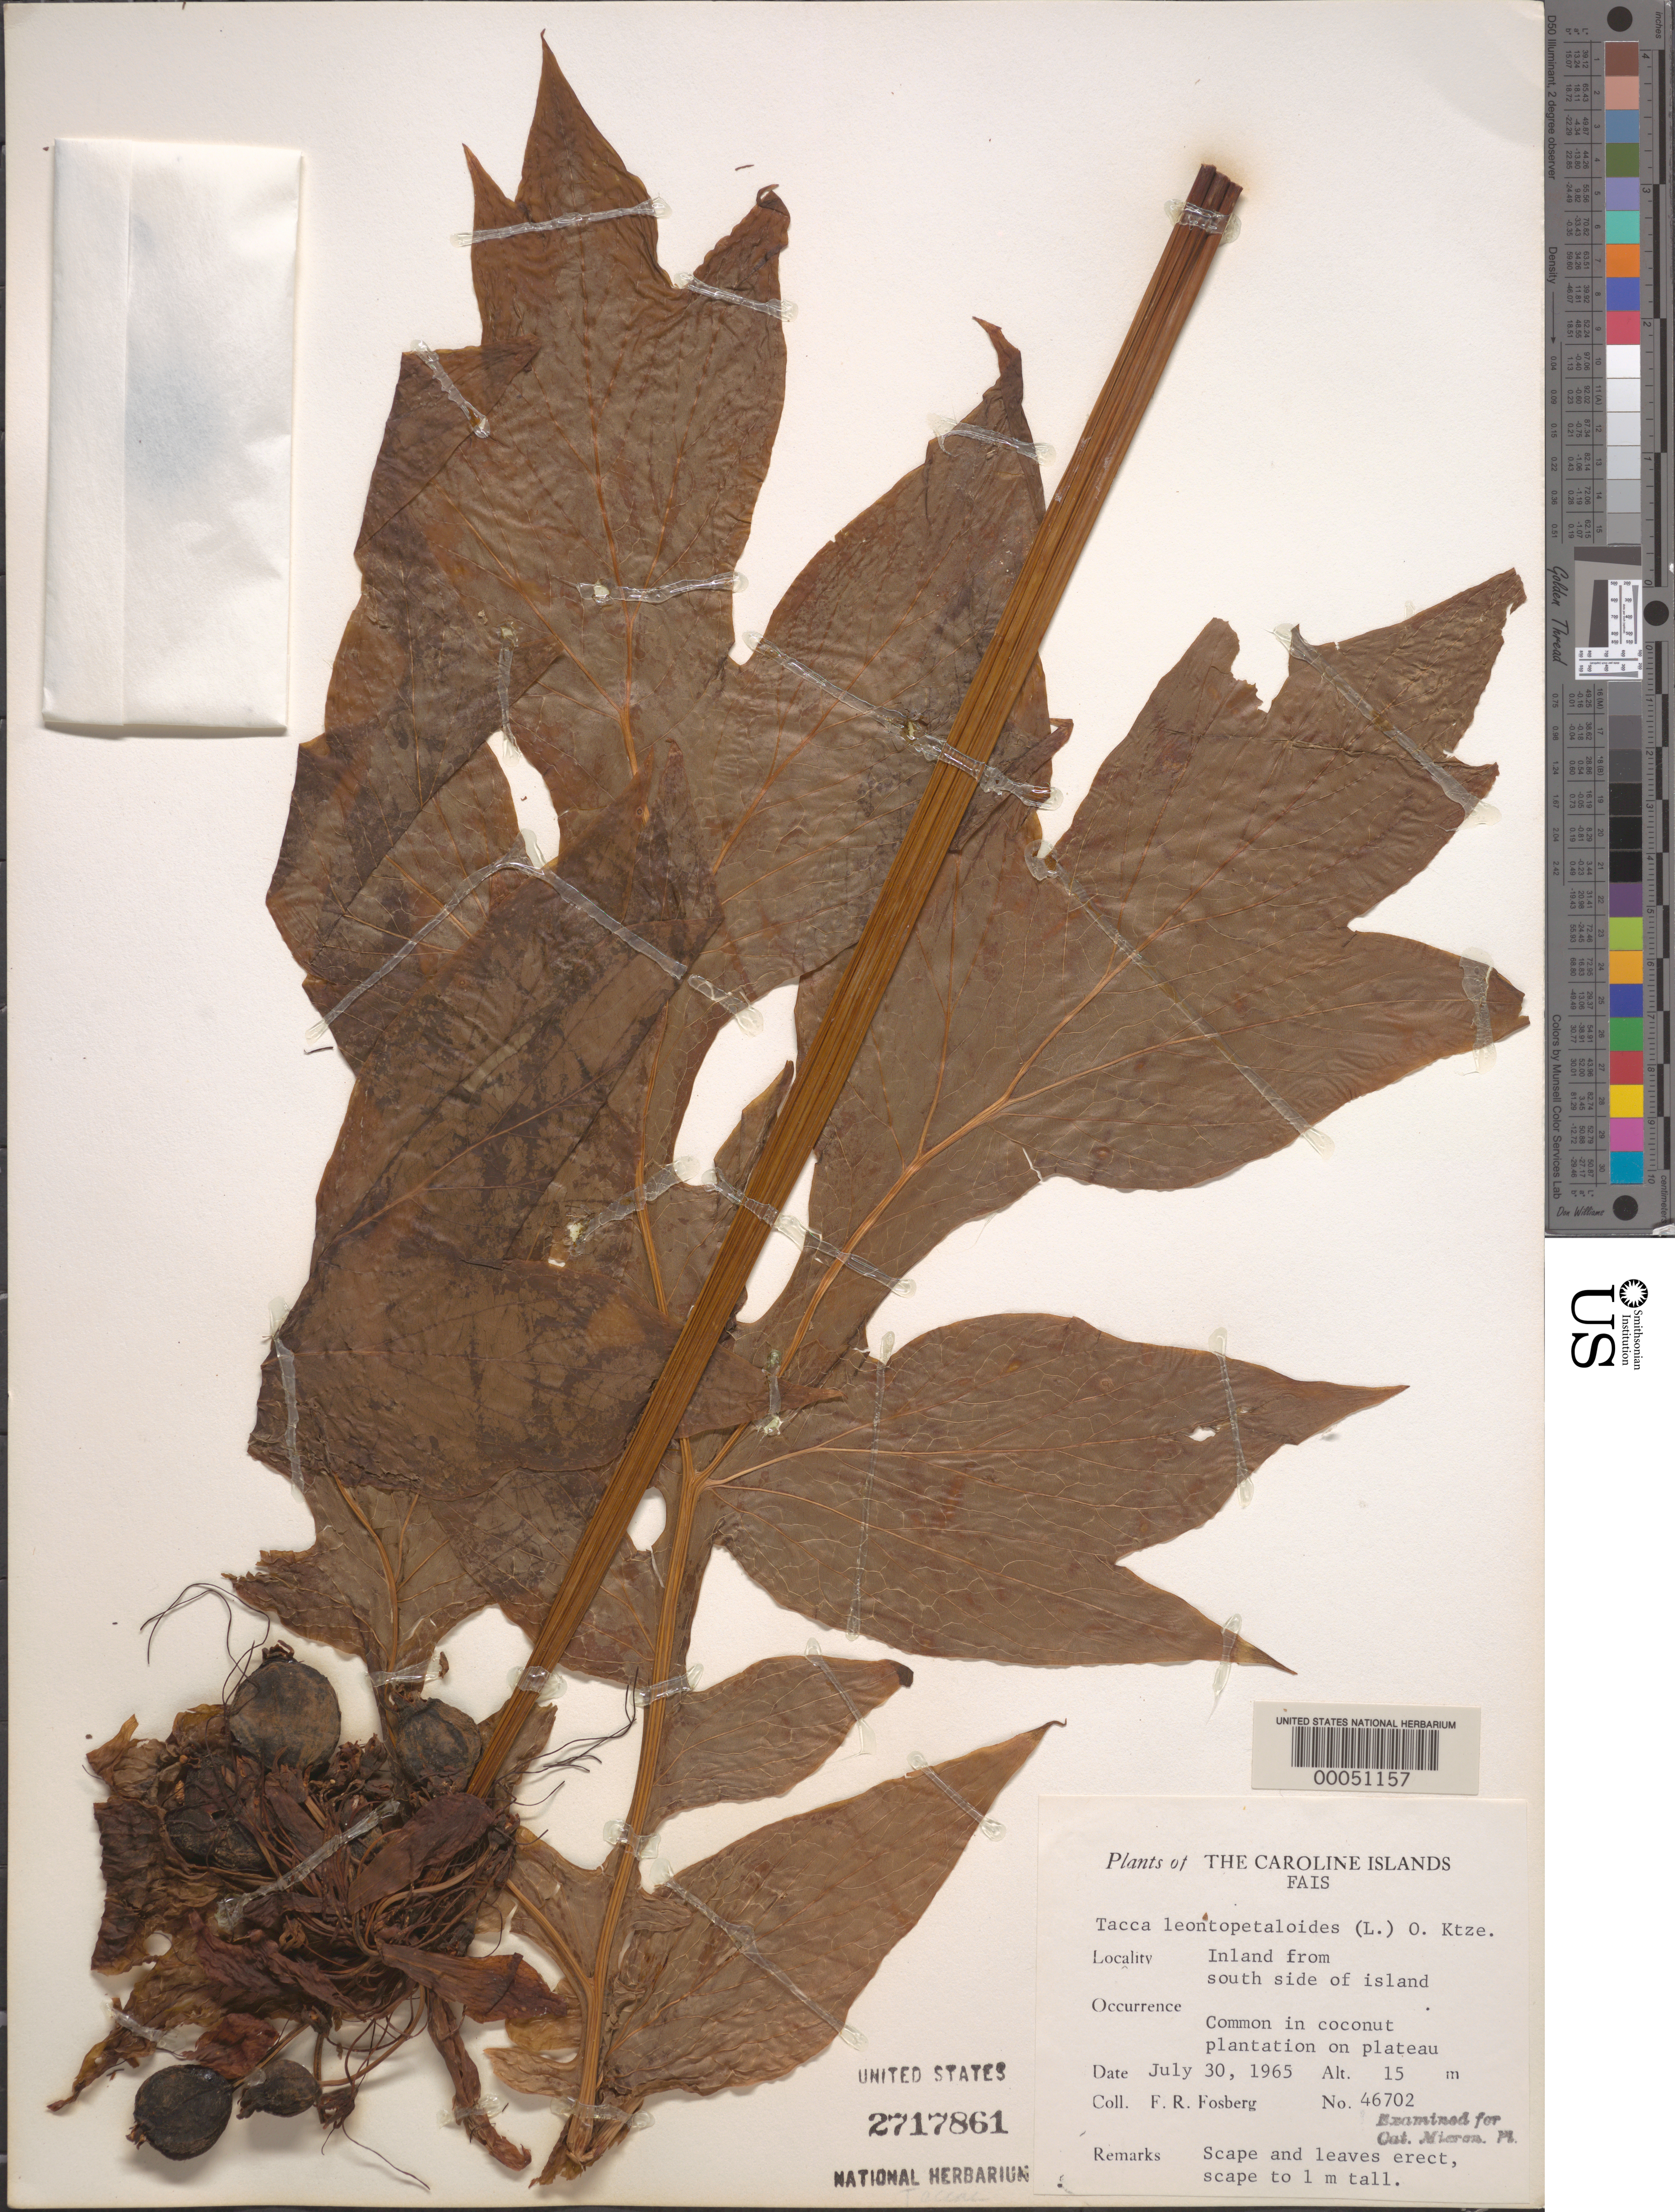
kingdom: Plantae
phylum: Tracheophyta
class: Liliopsida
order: Dioscoreales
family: Dioscoreaceae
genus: Tacca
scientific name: Tacca leontopetaloides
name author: (L.) Kuntze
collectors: F. R. Fosberg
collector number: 46702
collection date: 1965-07-30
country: Micronesia, Federated States of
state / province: Yap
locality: The Caroline Islands. Fais. Inland from south side of island.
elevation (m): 15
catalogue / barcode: US 2717861